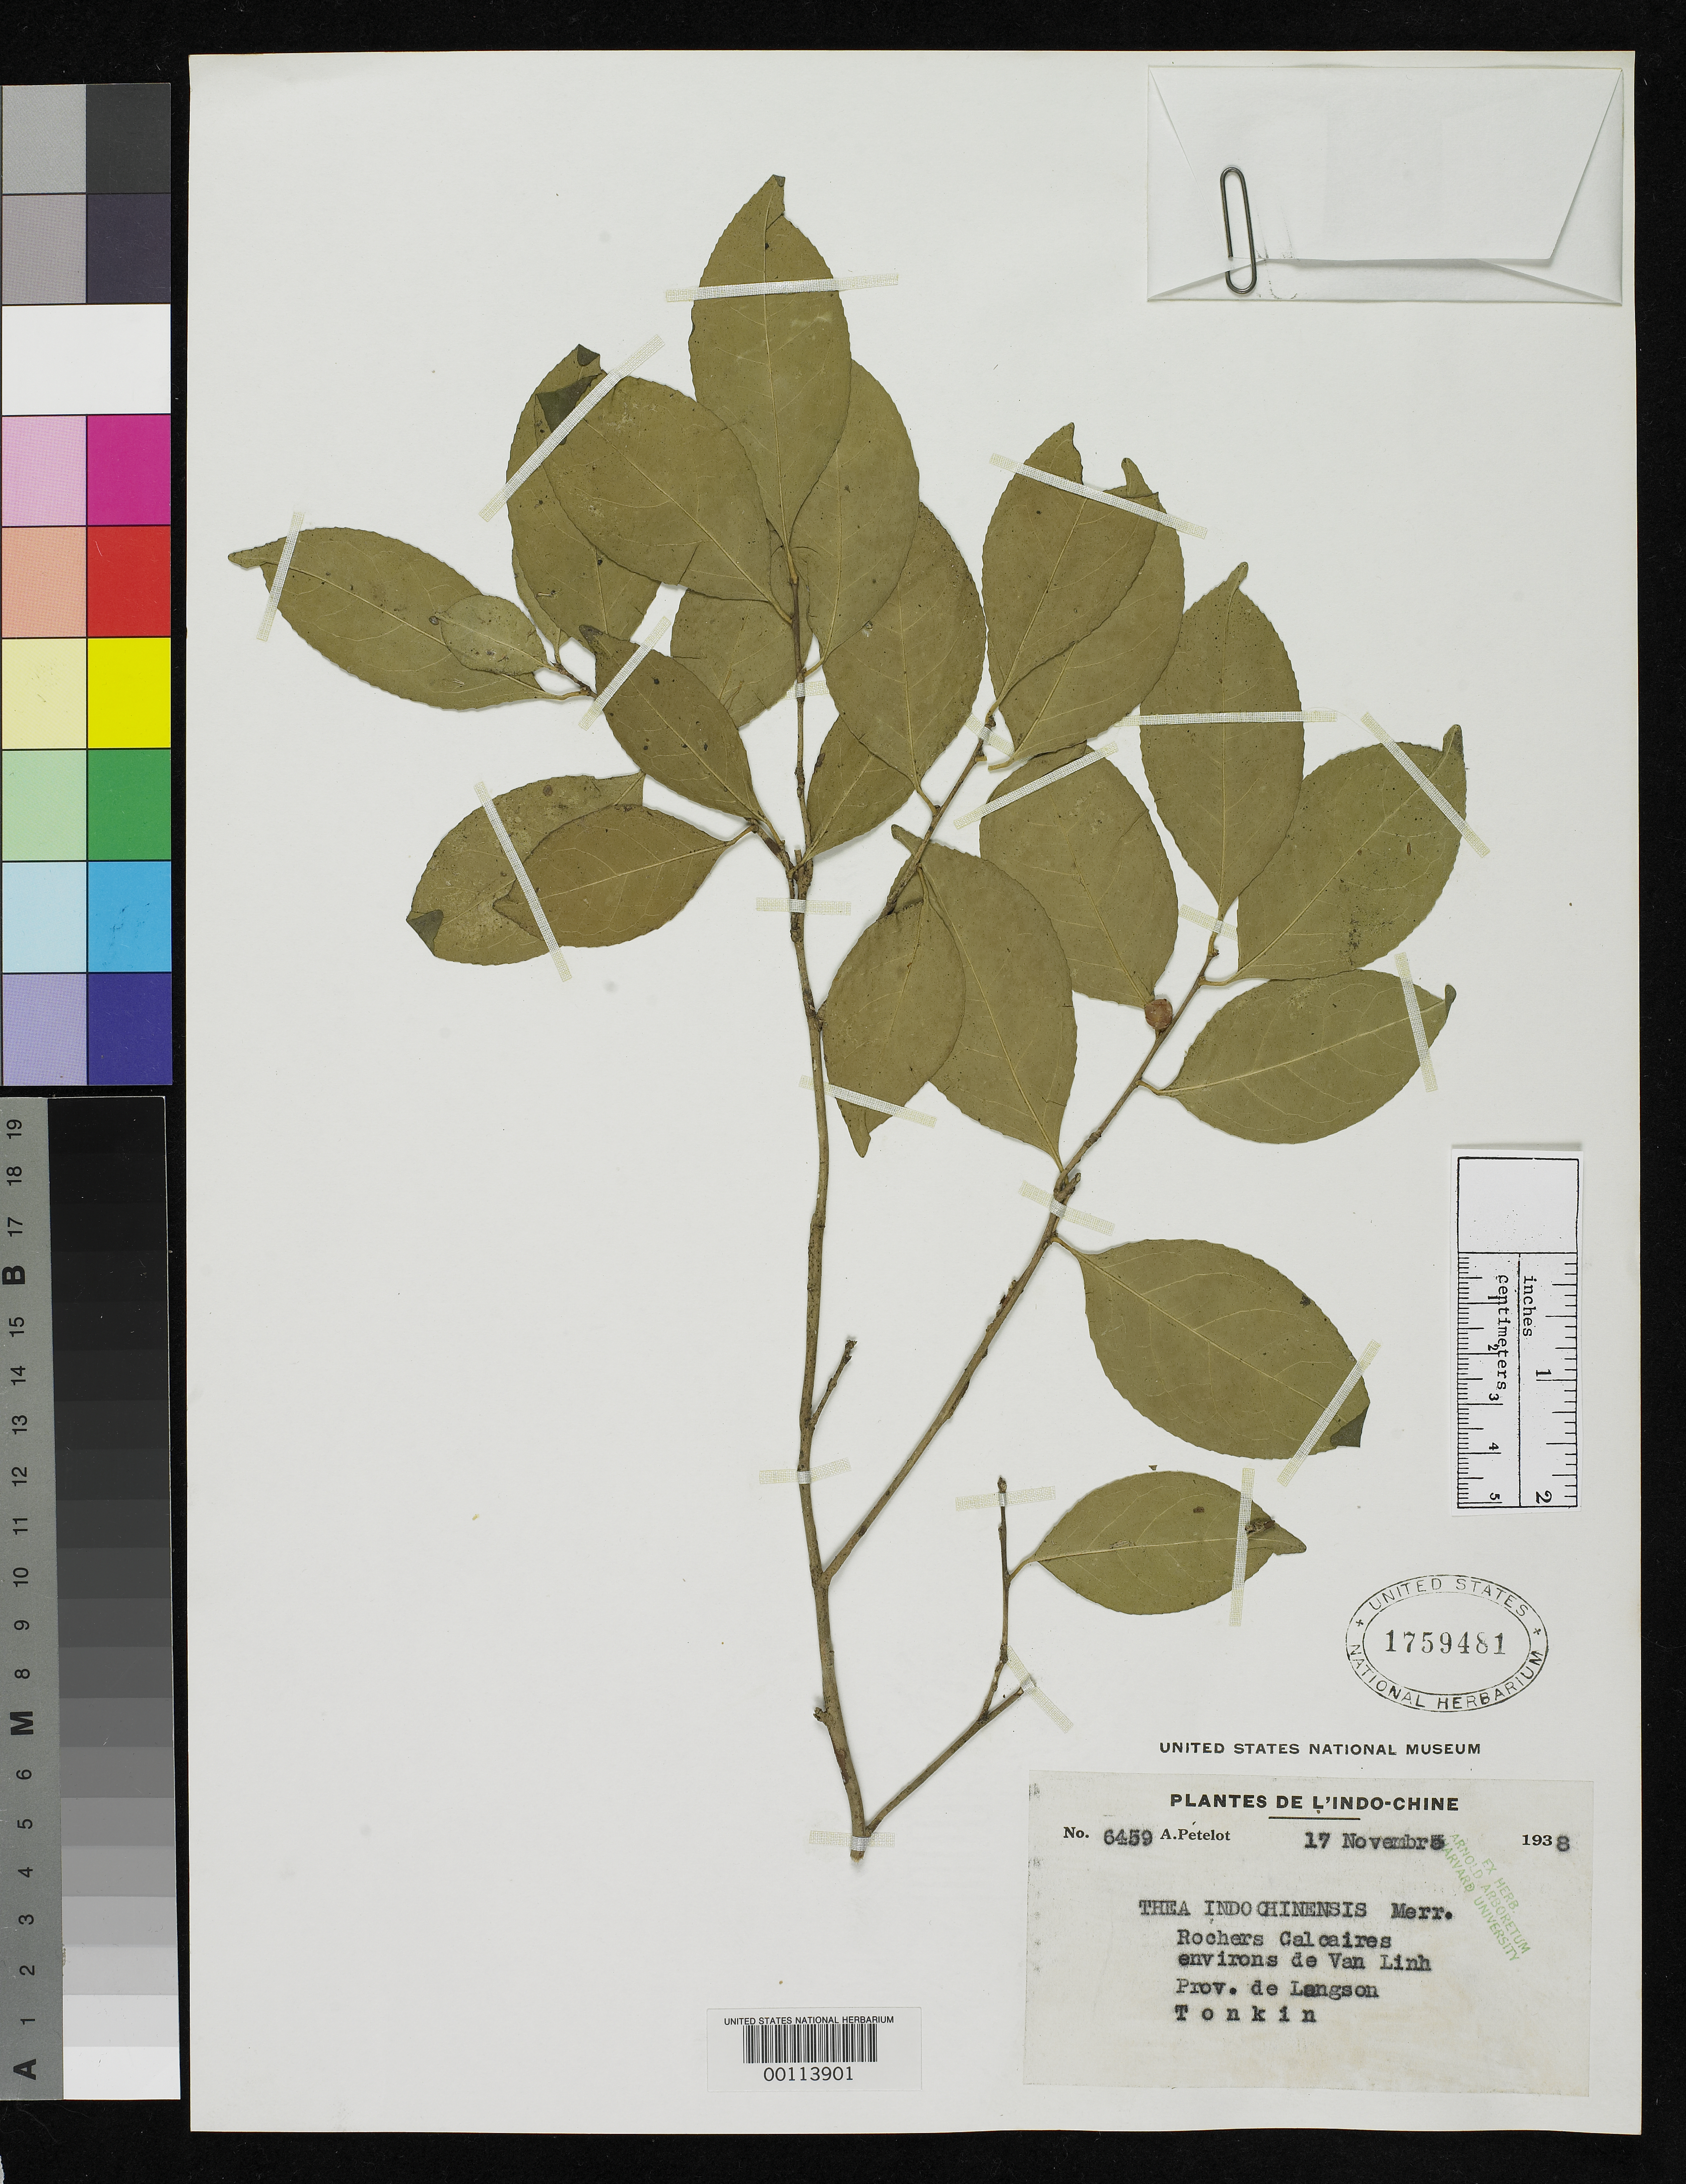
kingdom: Plantae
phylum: Tracheophyta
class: Magnoliopsida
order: Ericales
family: Theaceae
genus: Camellia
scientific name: Camellia indochinensis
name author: Merr.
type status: Isotype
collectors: A. Petelot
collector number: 6459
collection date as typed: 17 Nov 1938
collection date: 1938-11-17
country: Vietnam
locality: Near Van Linh.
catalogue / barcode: US 1759481